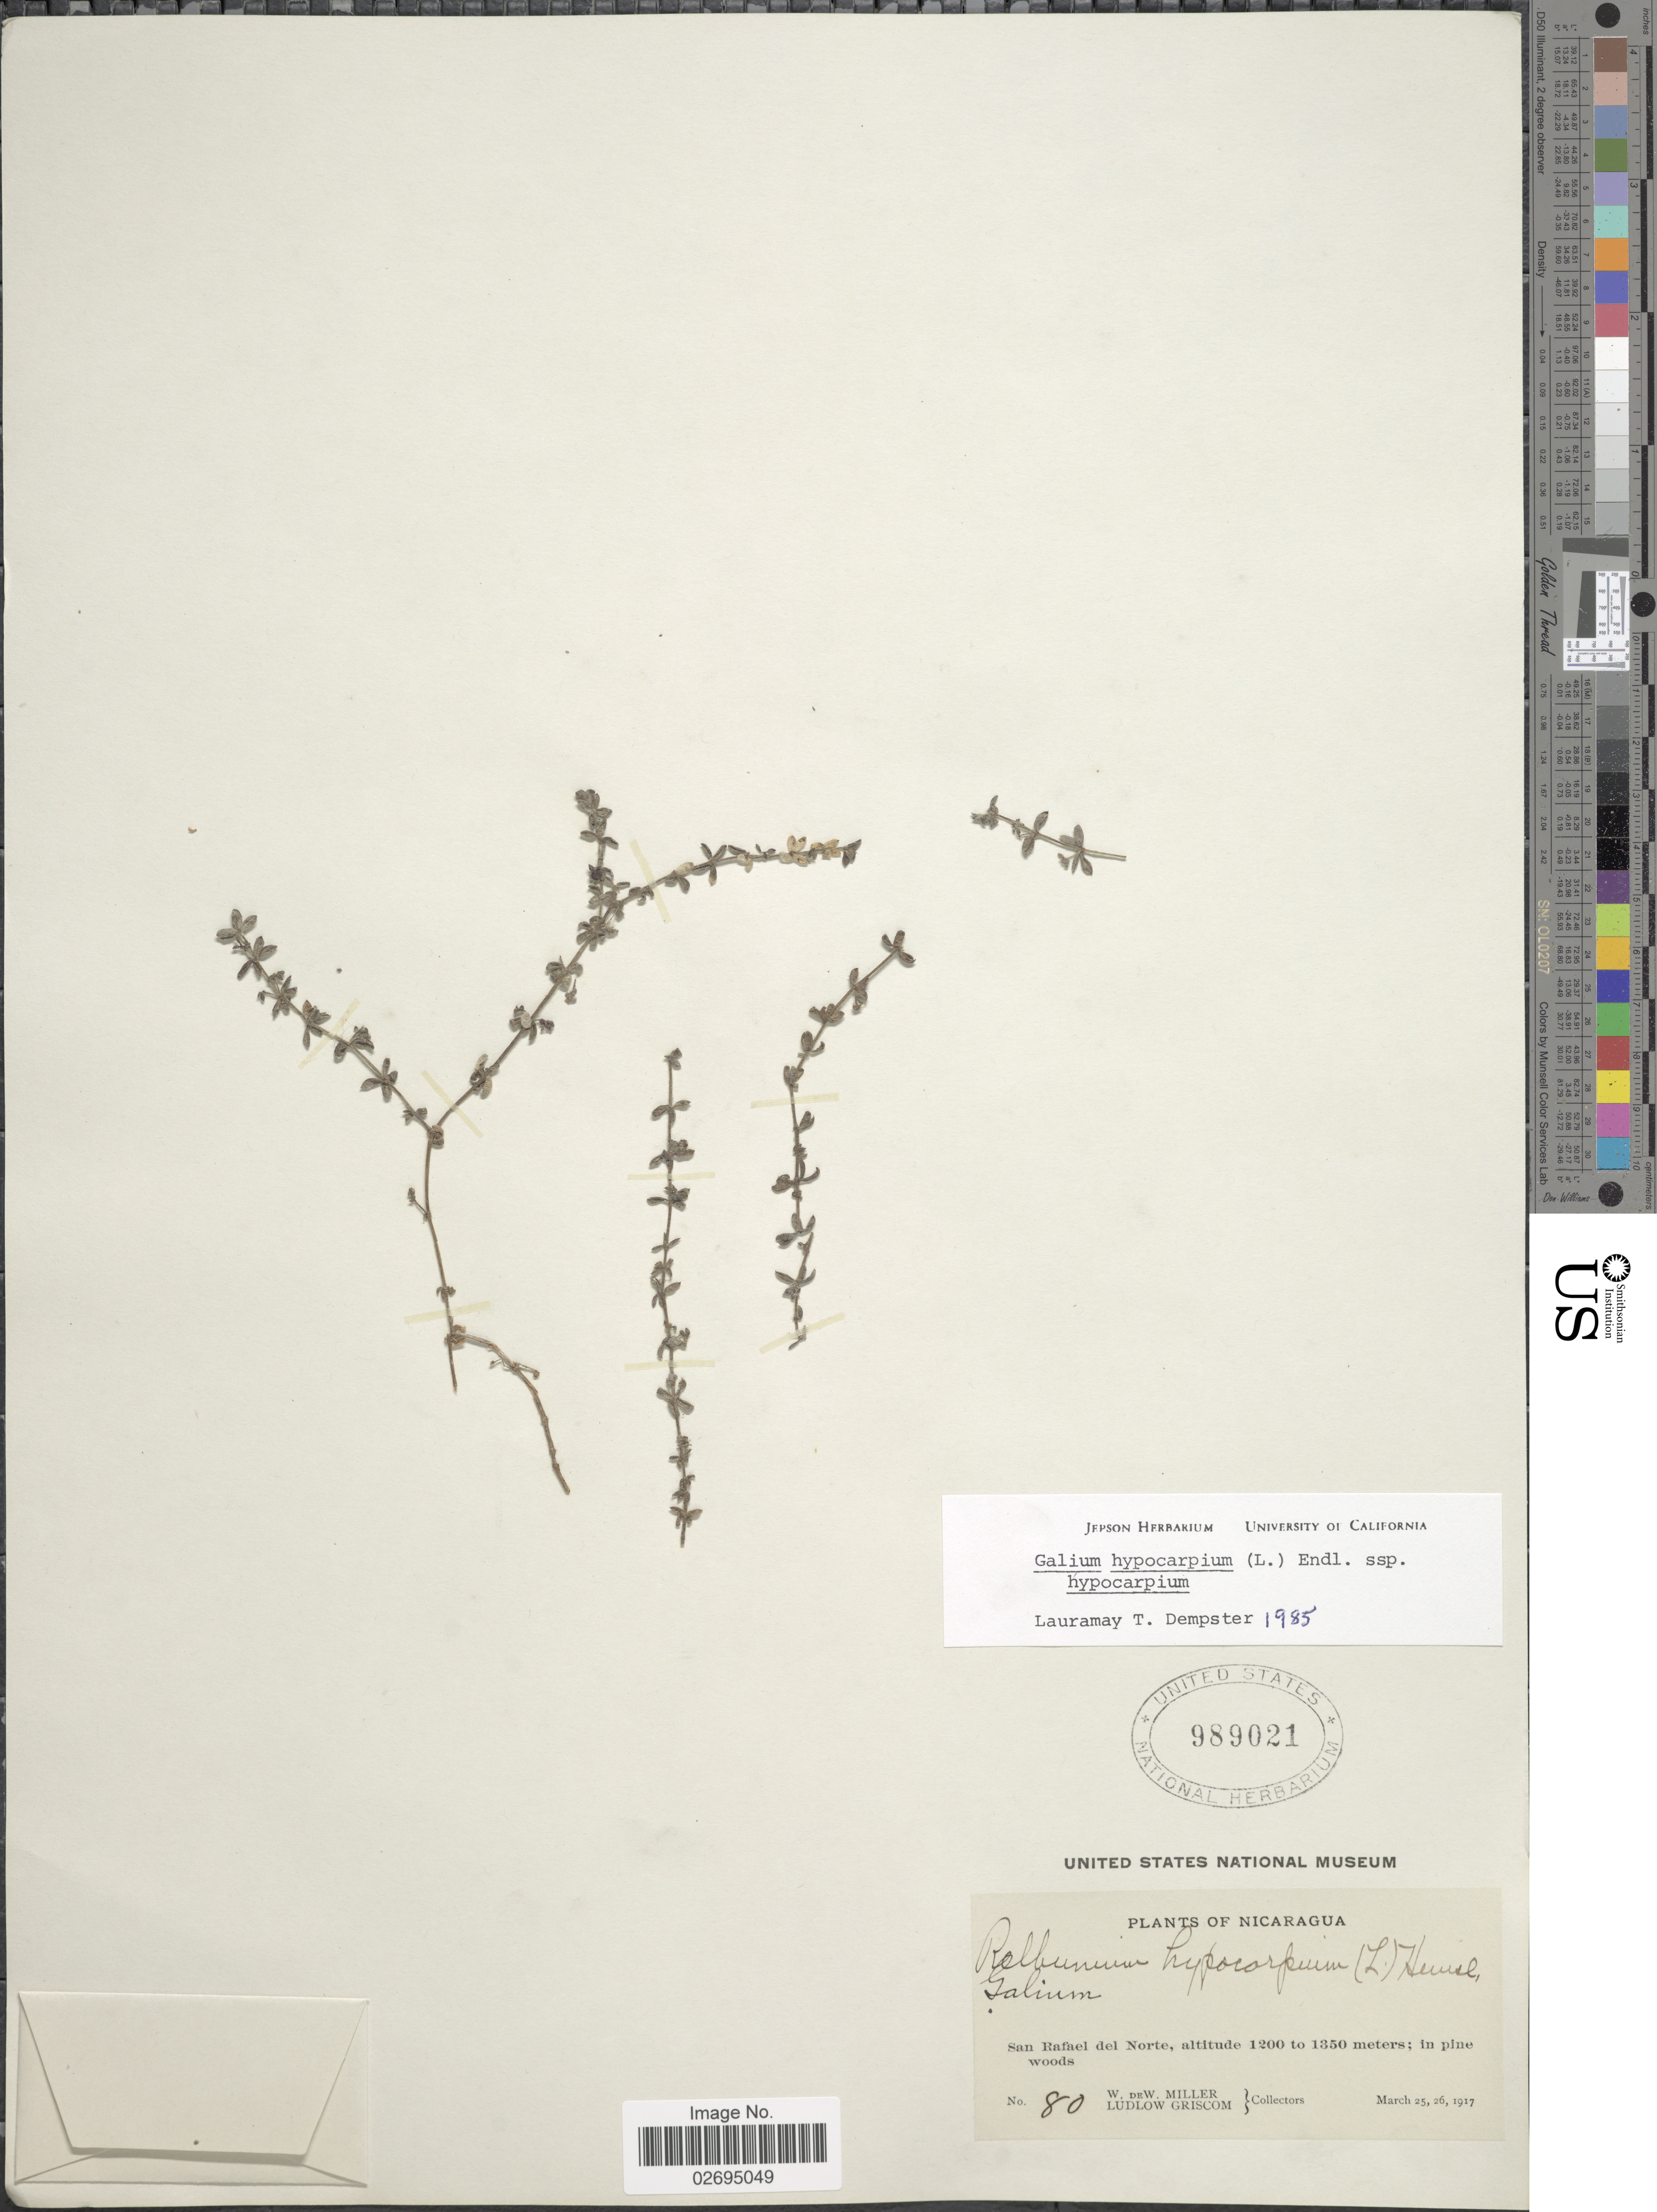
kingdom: Plantae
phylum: Tracheophyta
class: Magnoliopsida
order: Gentianales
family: Rubiaceae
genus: Galium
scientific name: Galium hypocarpium subsp. hypocarpium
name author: (L.) Endl. ex Griseb.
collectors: W. De Witt Miller & L. Griscom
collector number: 80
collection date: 1917-03-25/1917-03-26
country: Nicaragua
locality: San Rafael del Norte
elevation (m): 1200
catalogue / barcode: US 989021